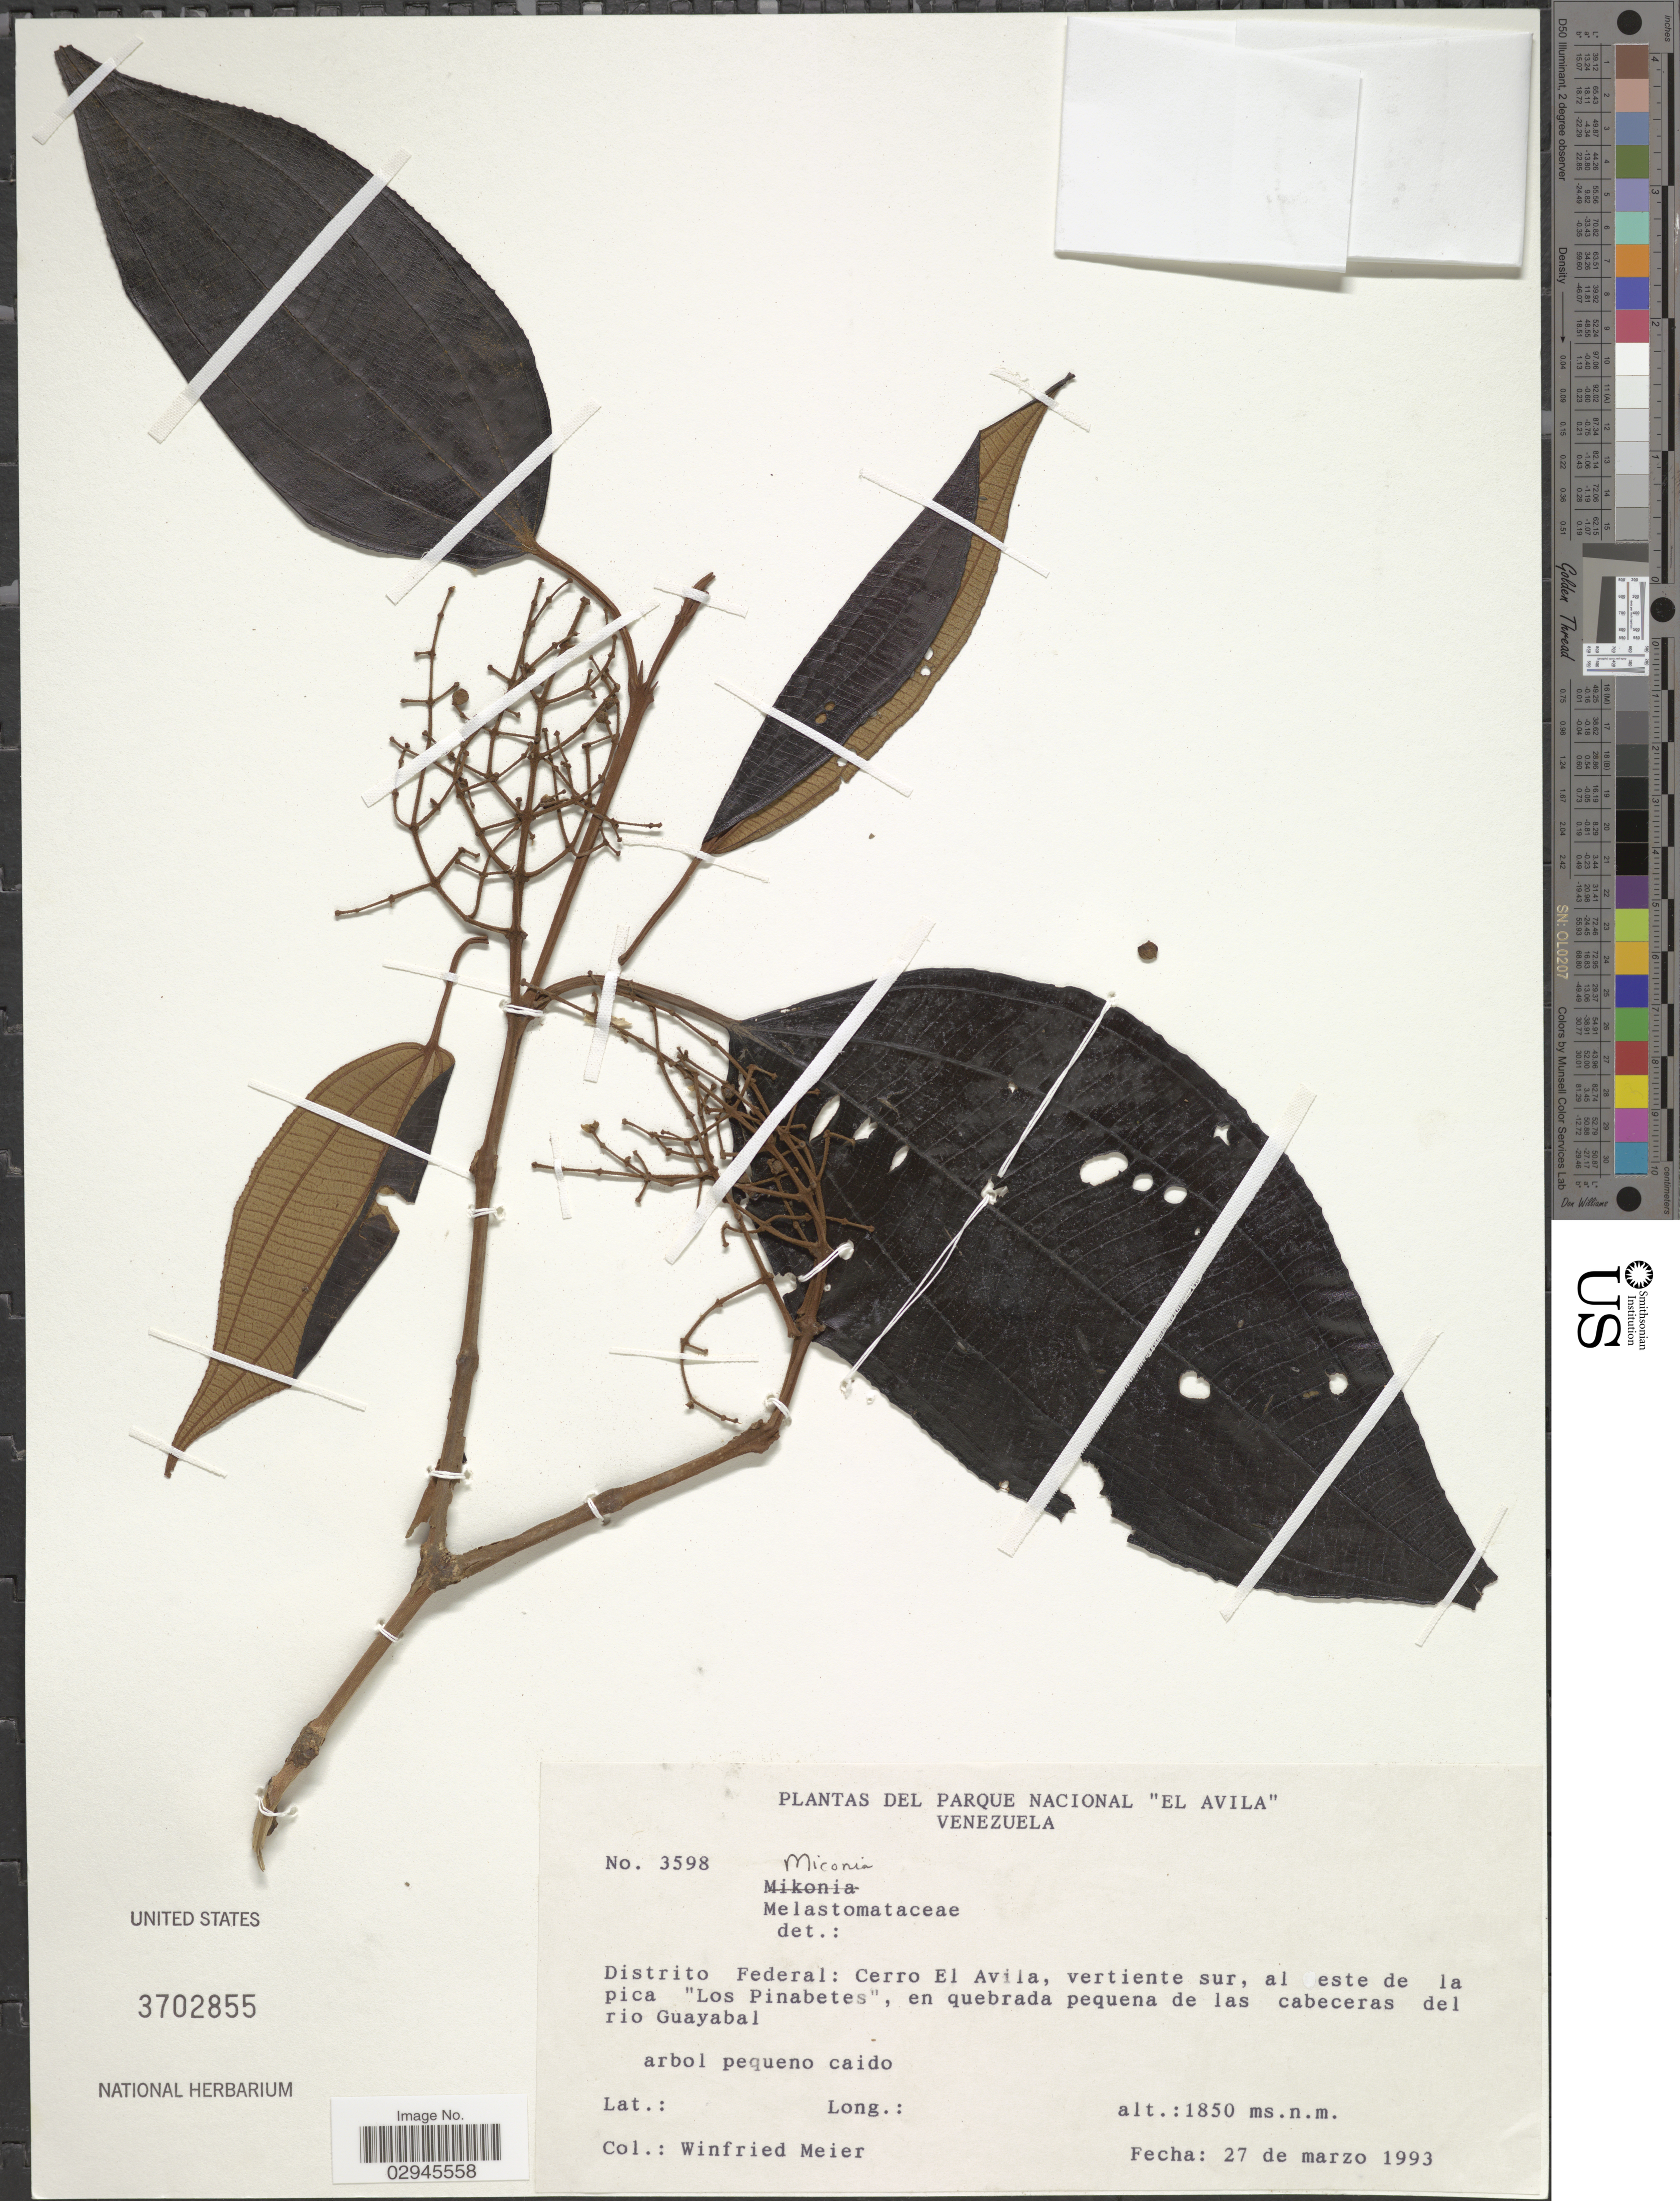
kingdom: Plantae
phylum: Tracheophyta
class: Magnoliopsida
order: Myrtales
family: Melastomataceae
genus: Miconia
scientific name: Miconia sp.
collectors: W. Meier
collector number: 3598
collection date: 1993-03-27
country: Venezuela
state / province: Miranda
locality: Distrito Federal: Cerro El Avila, vertiente sur, al este de la pica "Los Pinabetes", en quebrada pequena de las cabeceras del rio Guayabal.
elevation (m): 1850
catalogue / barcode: US 3702855